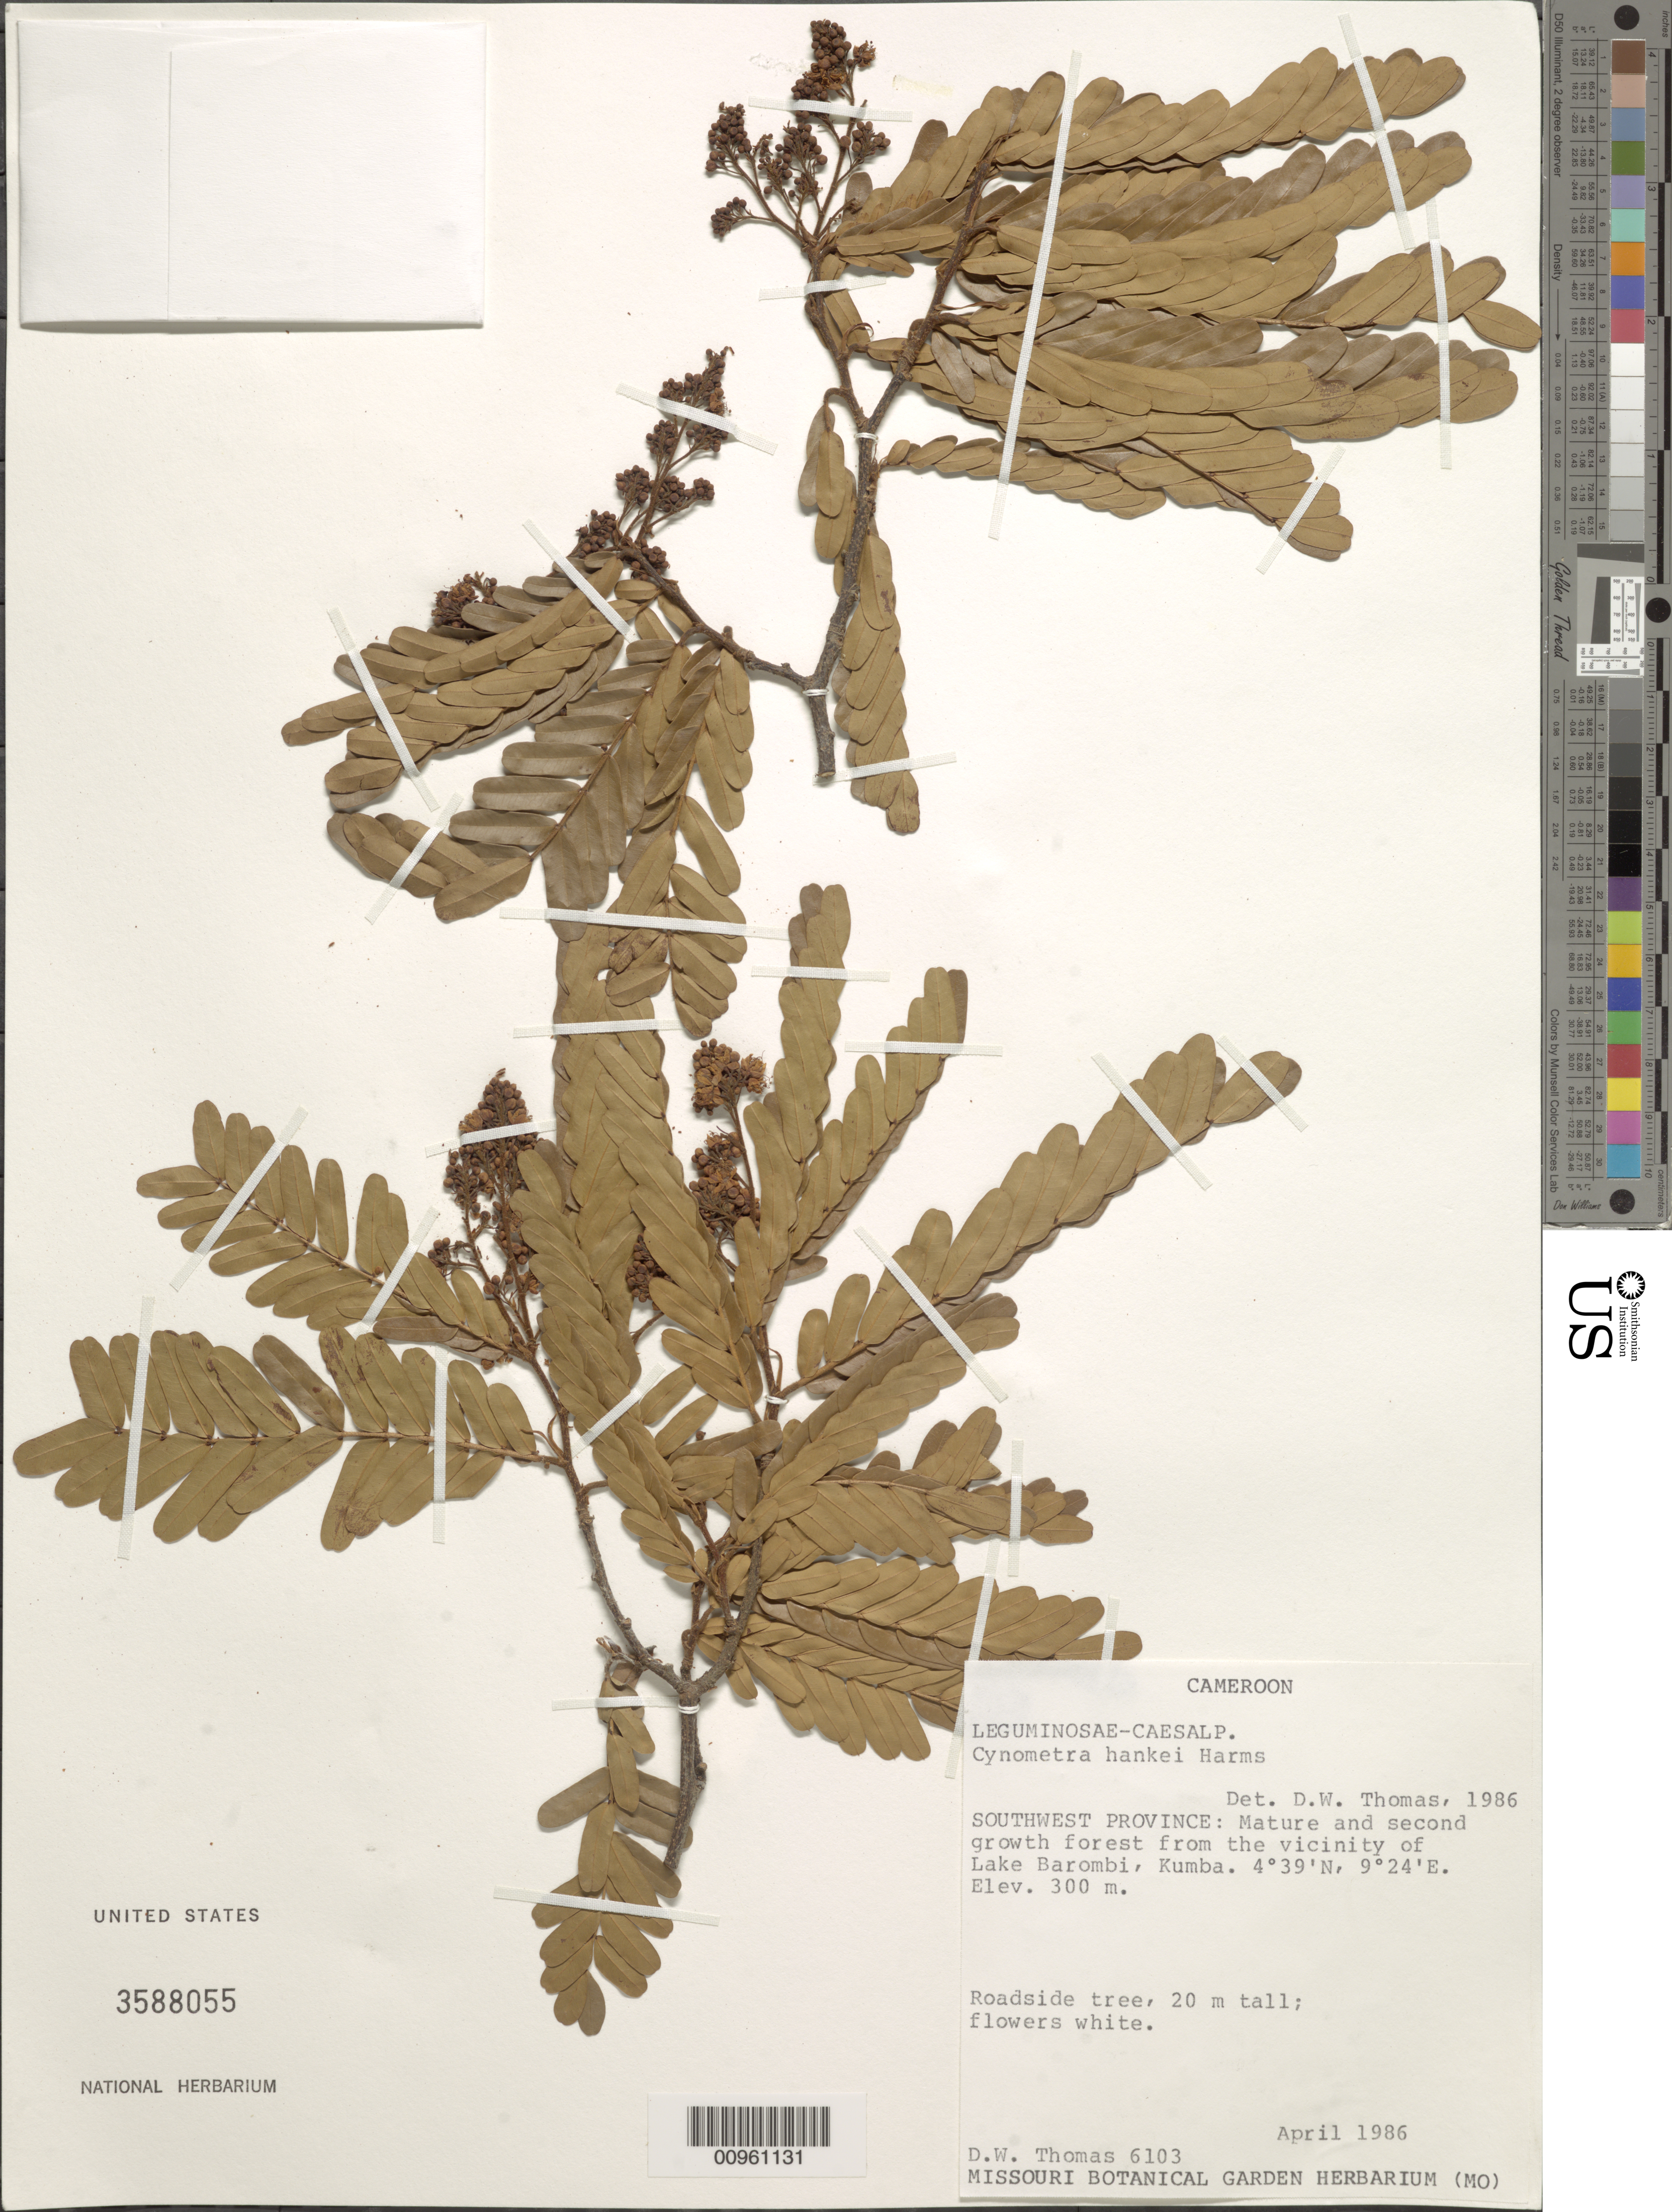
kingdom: Plantae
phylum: Tracheophyta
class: Magnoliopsida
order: Fabales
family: Fabaceae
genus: Cynometra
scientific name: Cynometra hankei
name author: Harms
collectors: D. W. Thomas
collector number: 6103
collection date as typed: Apr 1986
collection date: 1986-04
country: Cameroon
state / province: Sud-Ouest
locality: vicinity of Lake Barombi, Kumba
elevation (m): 300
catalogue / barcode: US 3588055